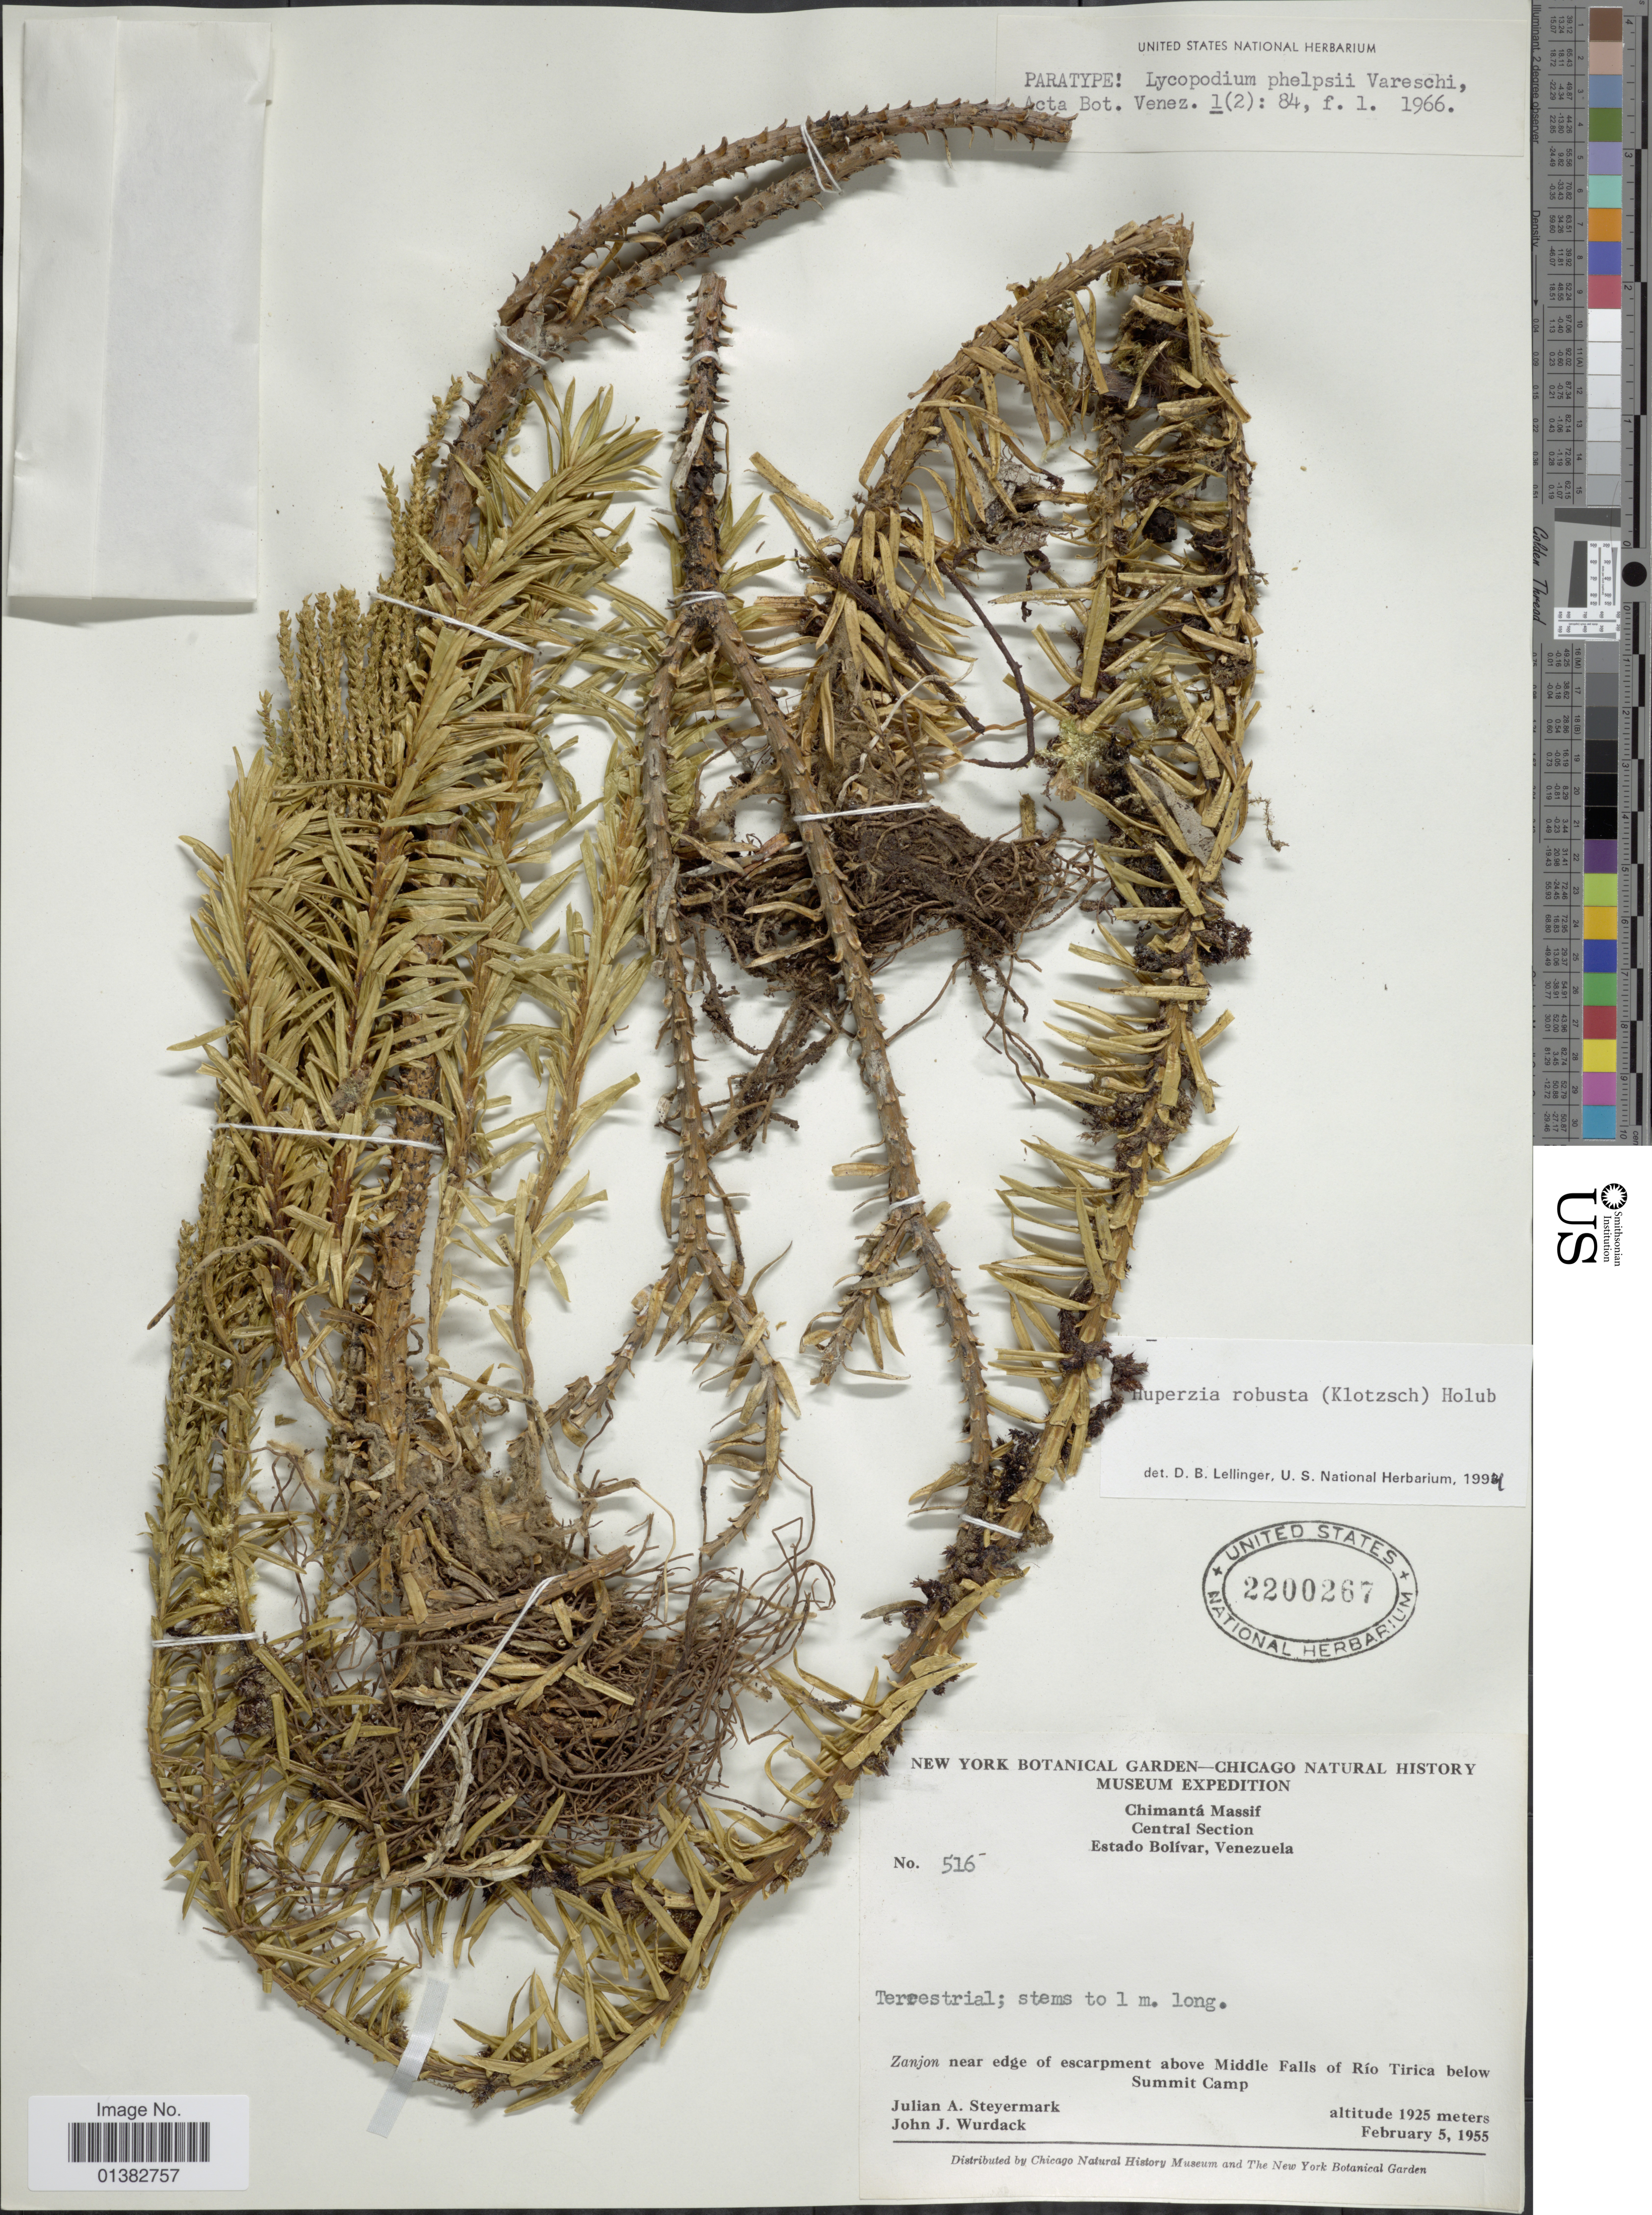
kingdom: Plantae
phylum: Tracheophyta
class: Lycopodiopsida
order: Lycopodiales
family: Lycopodiaceae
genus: Phlegmariurus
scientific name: Phlegmariurus robustus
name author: (Klotzsch) B. Øllg.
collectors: J. Steyermark & J. J. Wurdack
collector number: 516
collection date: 1955-02-05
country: Venezuela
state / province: Bolivar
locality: Chimantá Massif, Central Section, Zanjon near edge of escarpment above Middle Falls of Río Tirica below Summit Camp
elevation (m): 1925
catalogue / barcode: US 2200267